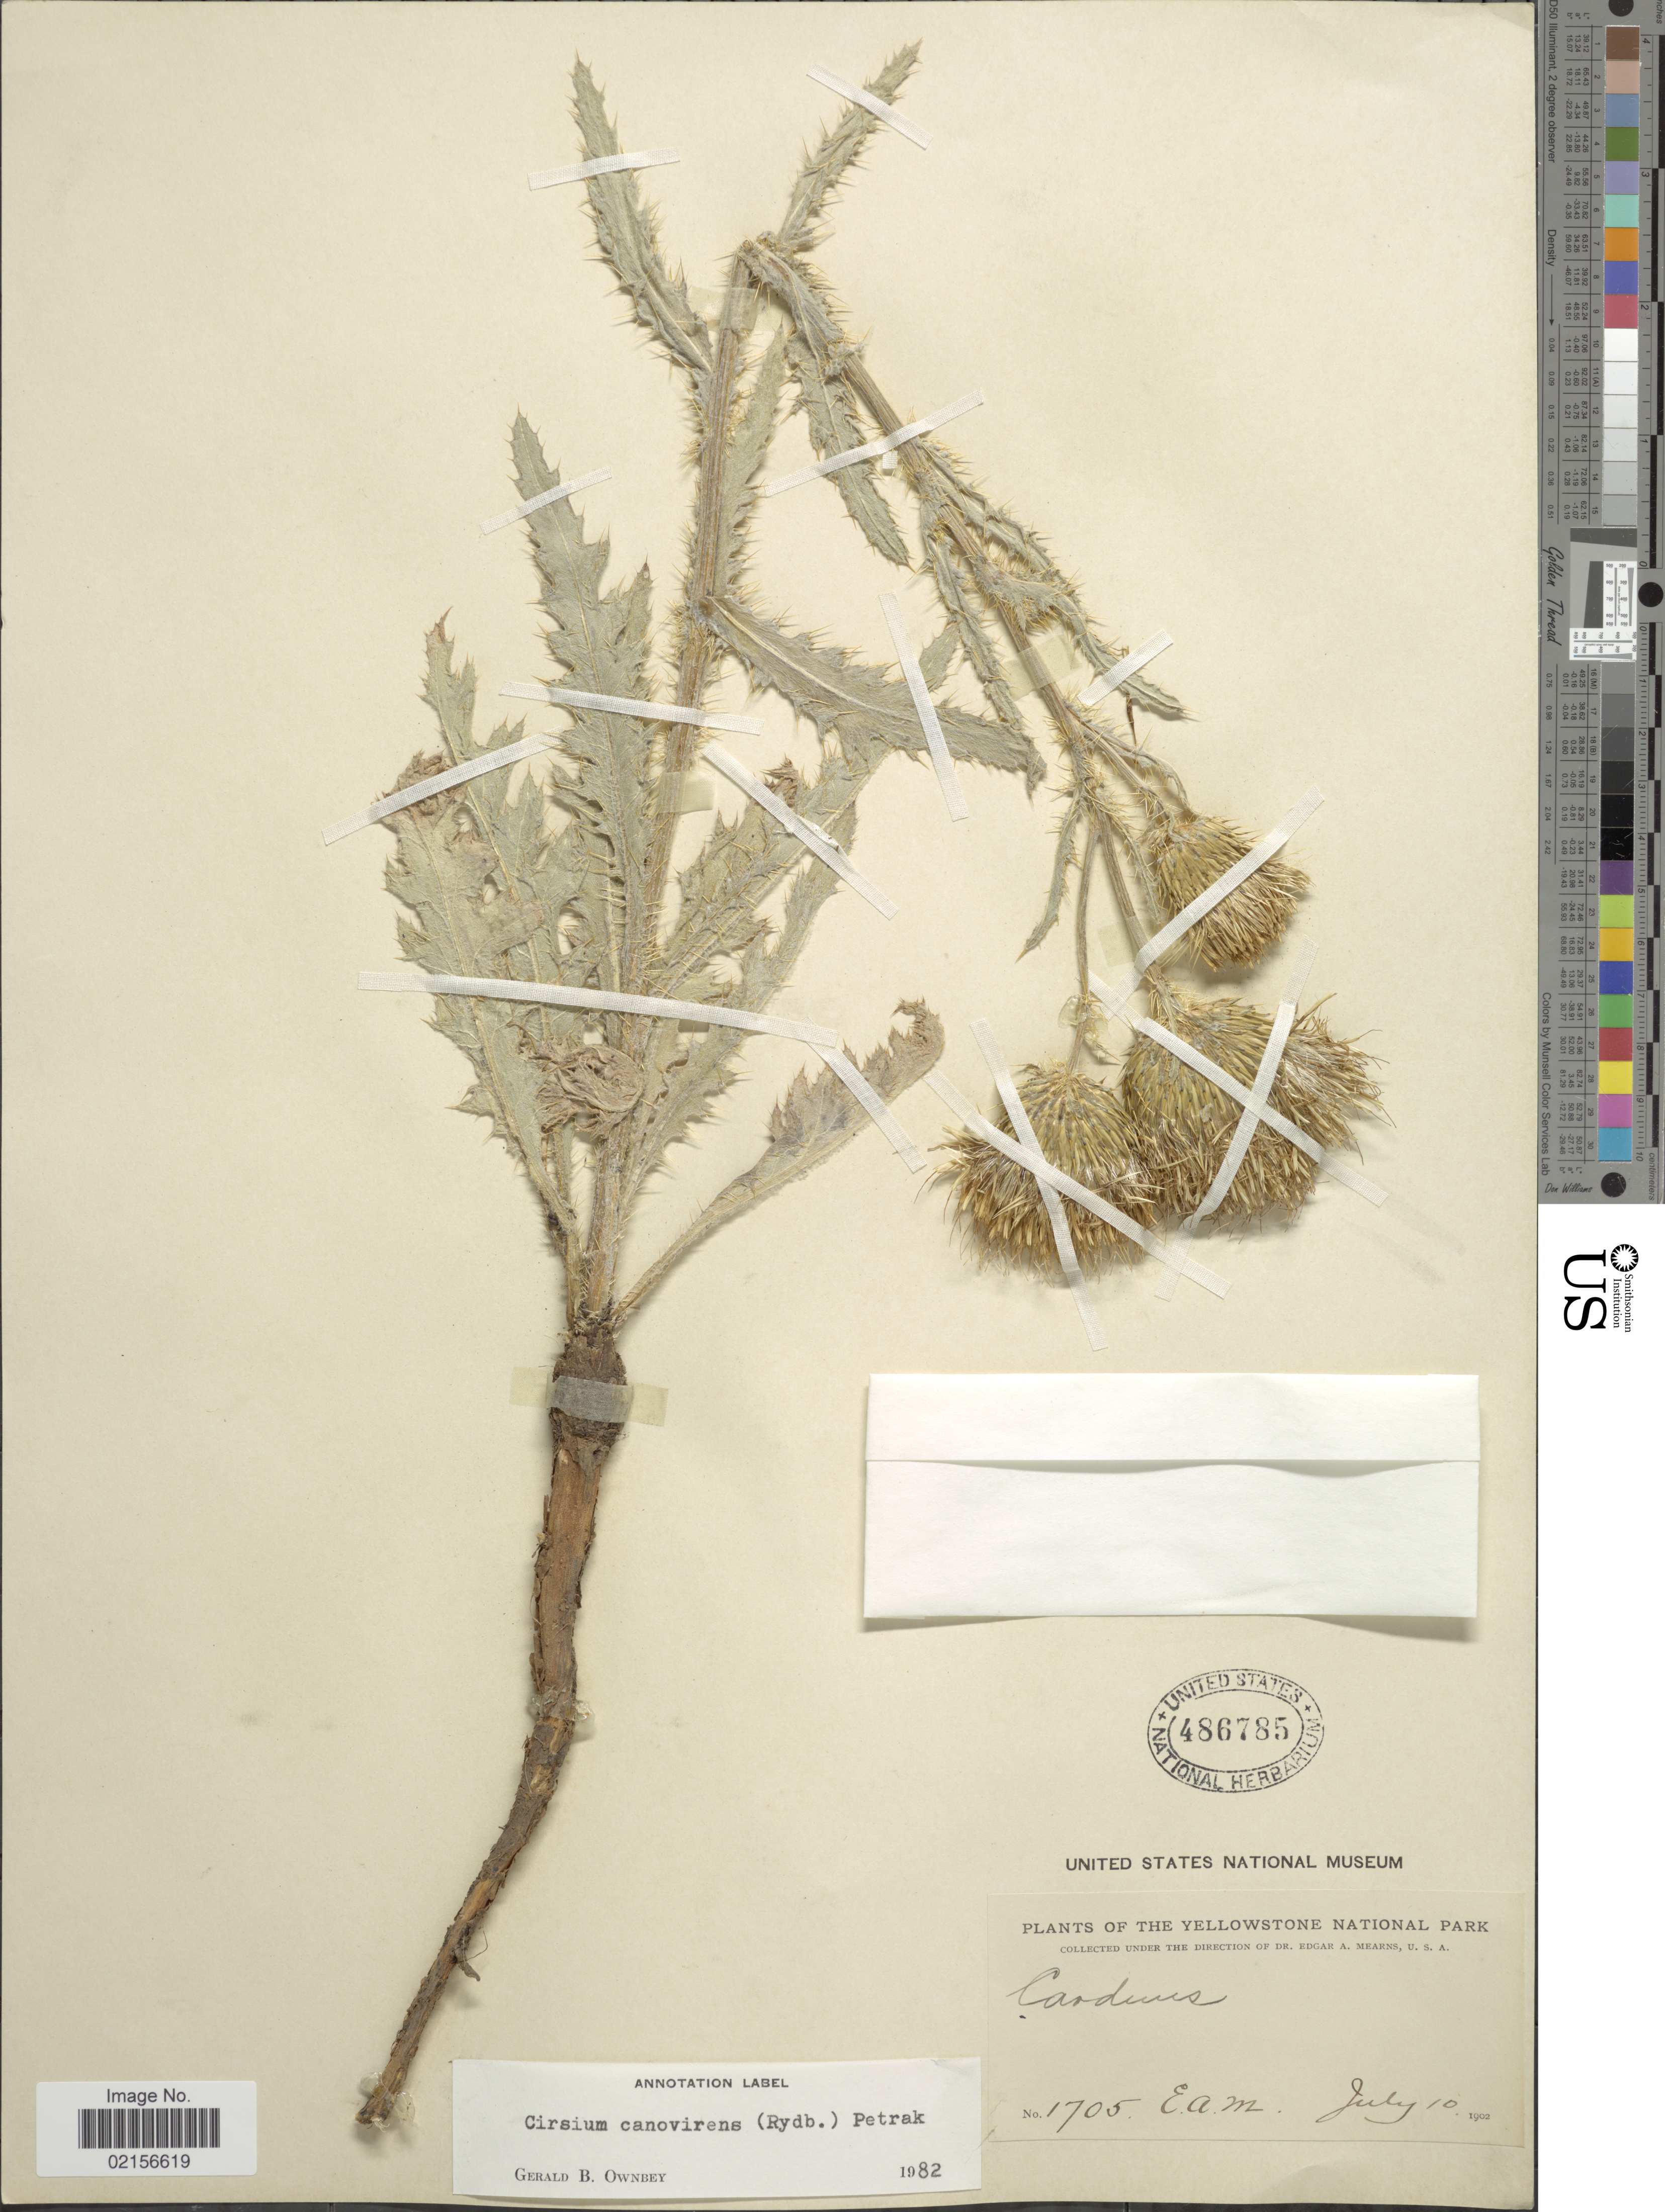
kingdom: Plantae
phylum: Tracheophyta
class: Magnoliopsida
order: Asterales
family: Asteraceae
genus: Cirsium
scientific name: Cirsium cymosum var. canovirens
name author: (Rydb.) D.J. Keil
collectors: E. A. Mearns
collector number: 1705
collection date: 1902-07-10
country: United States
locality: The Yellowstone National Park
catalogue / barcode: US 486785